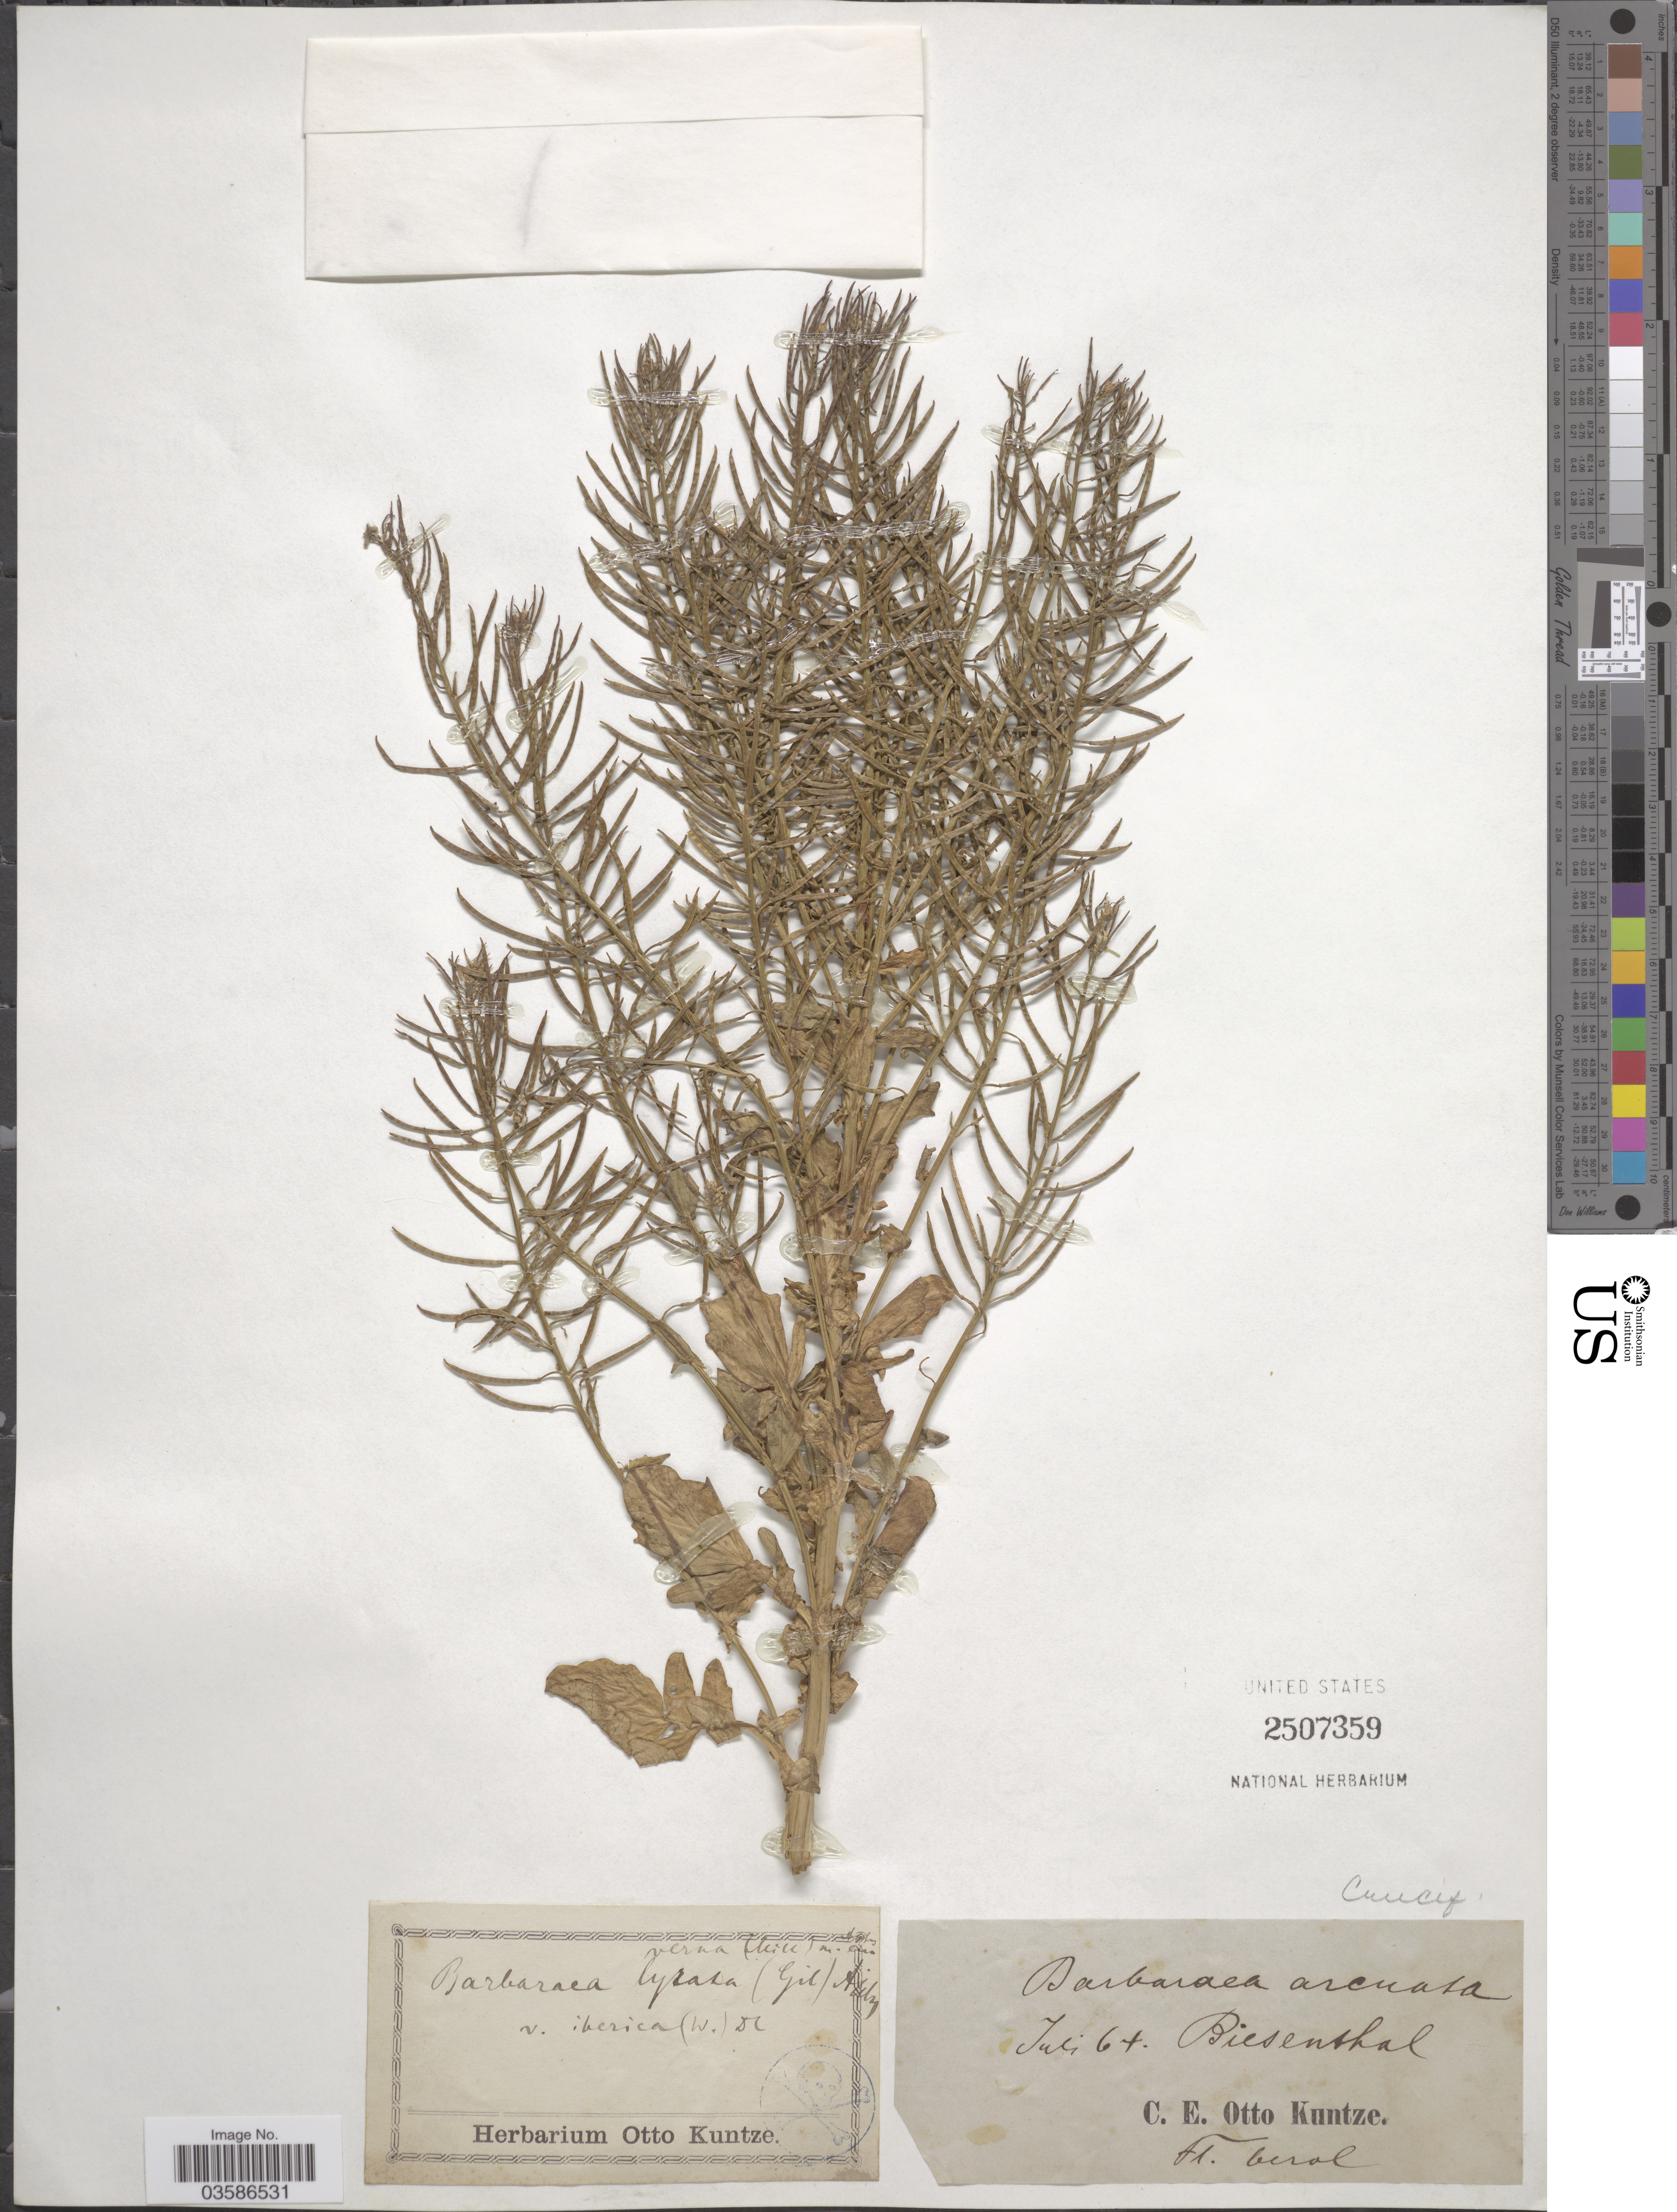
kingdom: Plantae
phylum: Tracheophyta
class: Magnoliopsida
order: Brassicales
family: Brassicaceae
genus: Barbarea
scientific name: Barbarea arcuata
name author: Rchb.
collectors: C.E.O. Kuntze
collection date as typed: Transcribed d/m/y: /7/64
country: Germany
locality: Biesenthal. berol [unsure placement].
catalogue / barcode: US 2507359